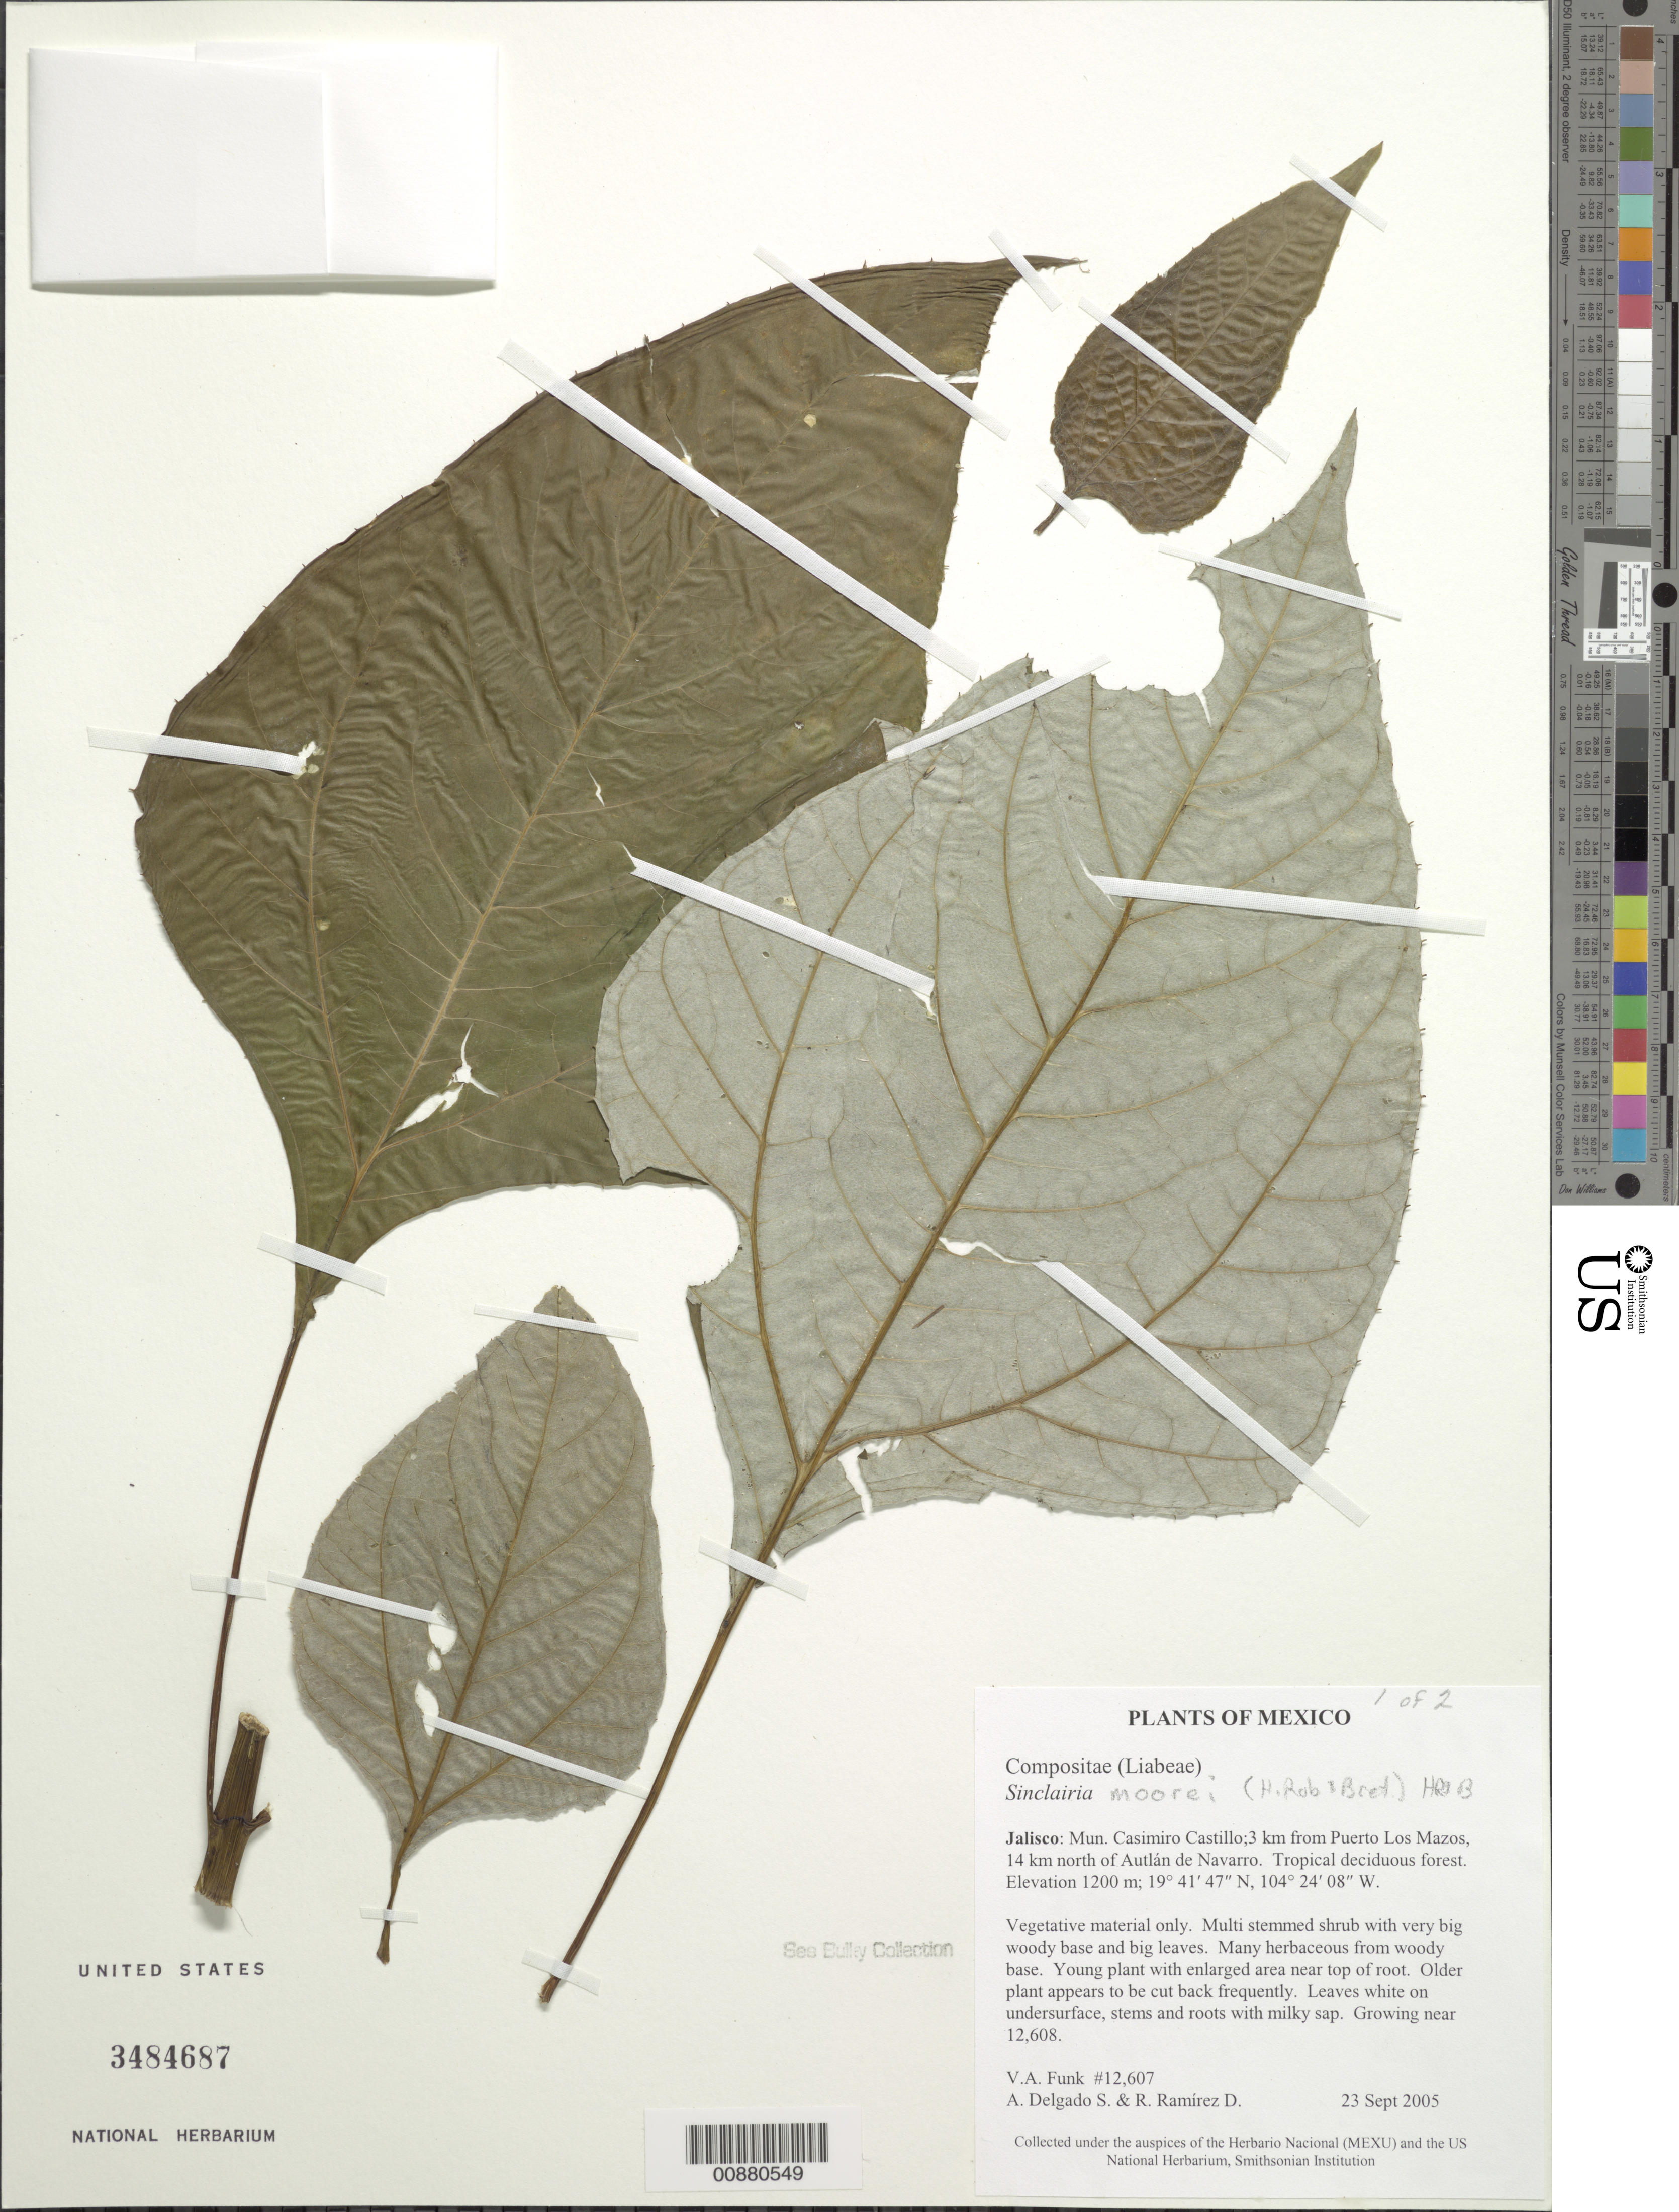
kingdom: Plantae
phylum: Tracheophyta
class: Magnoliopsida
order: Asterales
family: Asteraceae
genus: Sinclairia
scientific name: Sinclairia moorei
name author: H. Rob. & Brettell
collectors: V. Funk, A. Delgado S. & R. Ramirez D.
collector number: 12607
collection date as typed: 23 September 2005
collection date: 2005-09-23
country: Mexico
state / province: Jalisco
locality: Mun. Casimiro Castillo, 3 km from Puerto Los Mazos, 14 km N of Autlán de Navarro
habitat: Tropical deciduous forest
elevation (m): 1200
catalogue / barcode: US 3484687